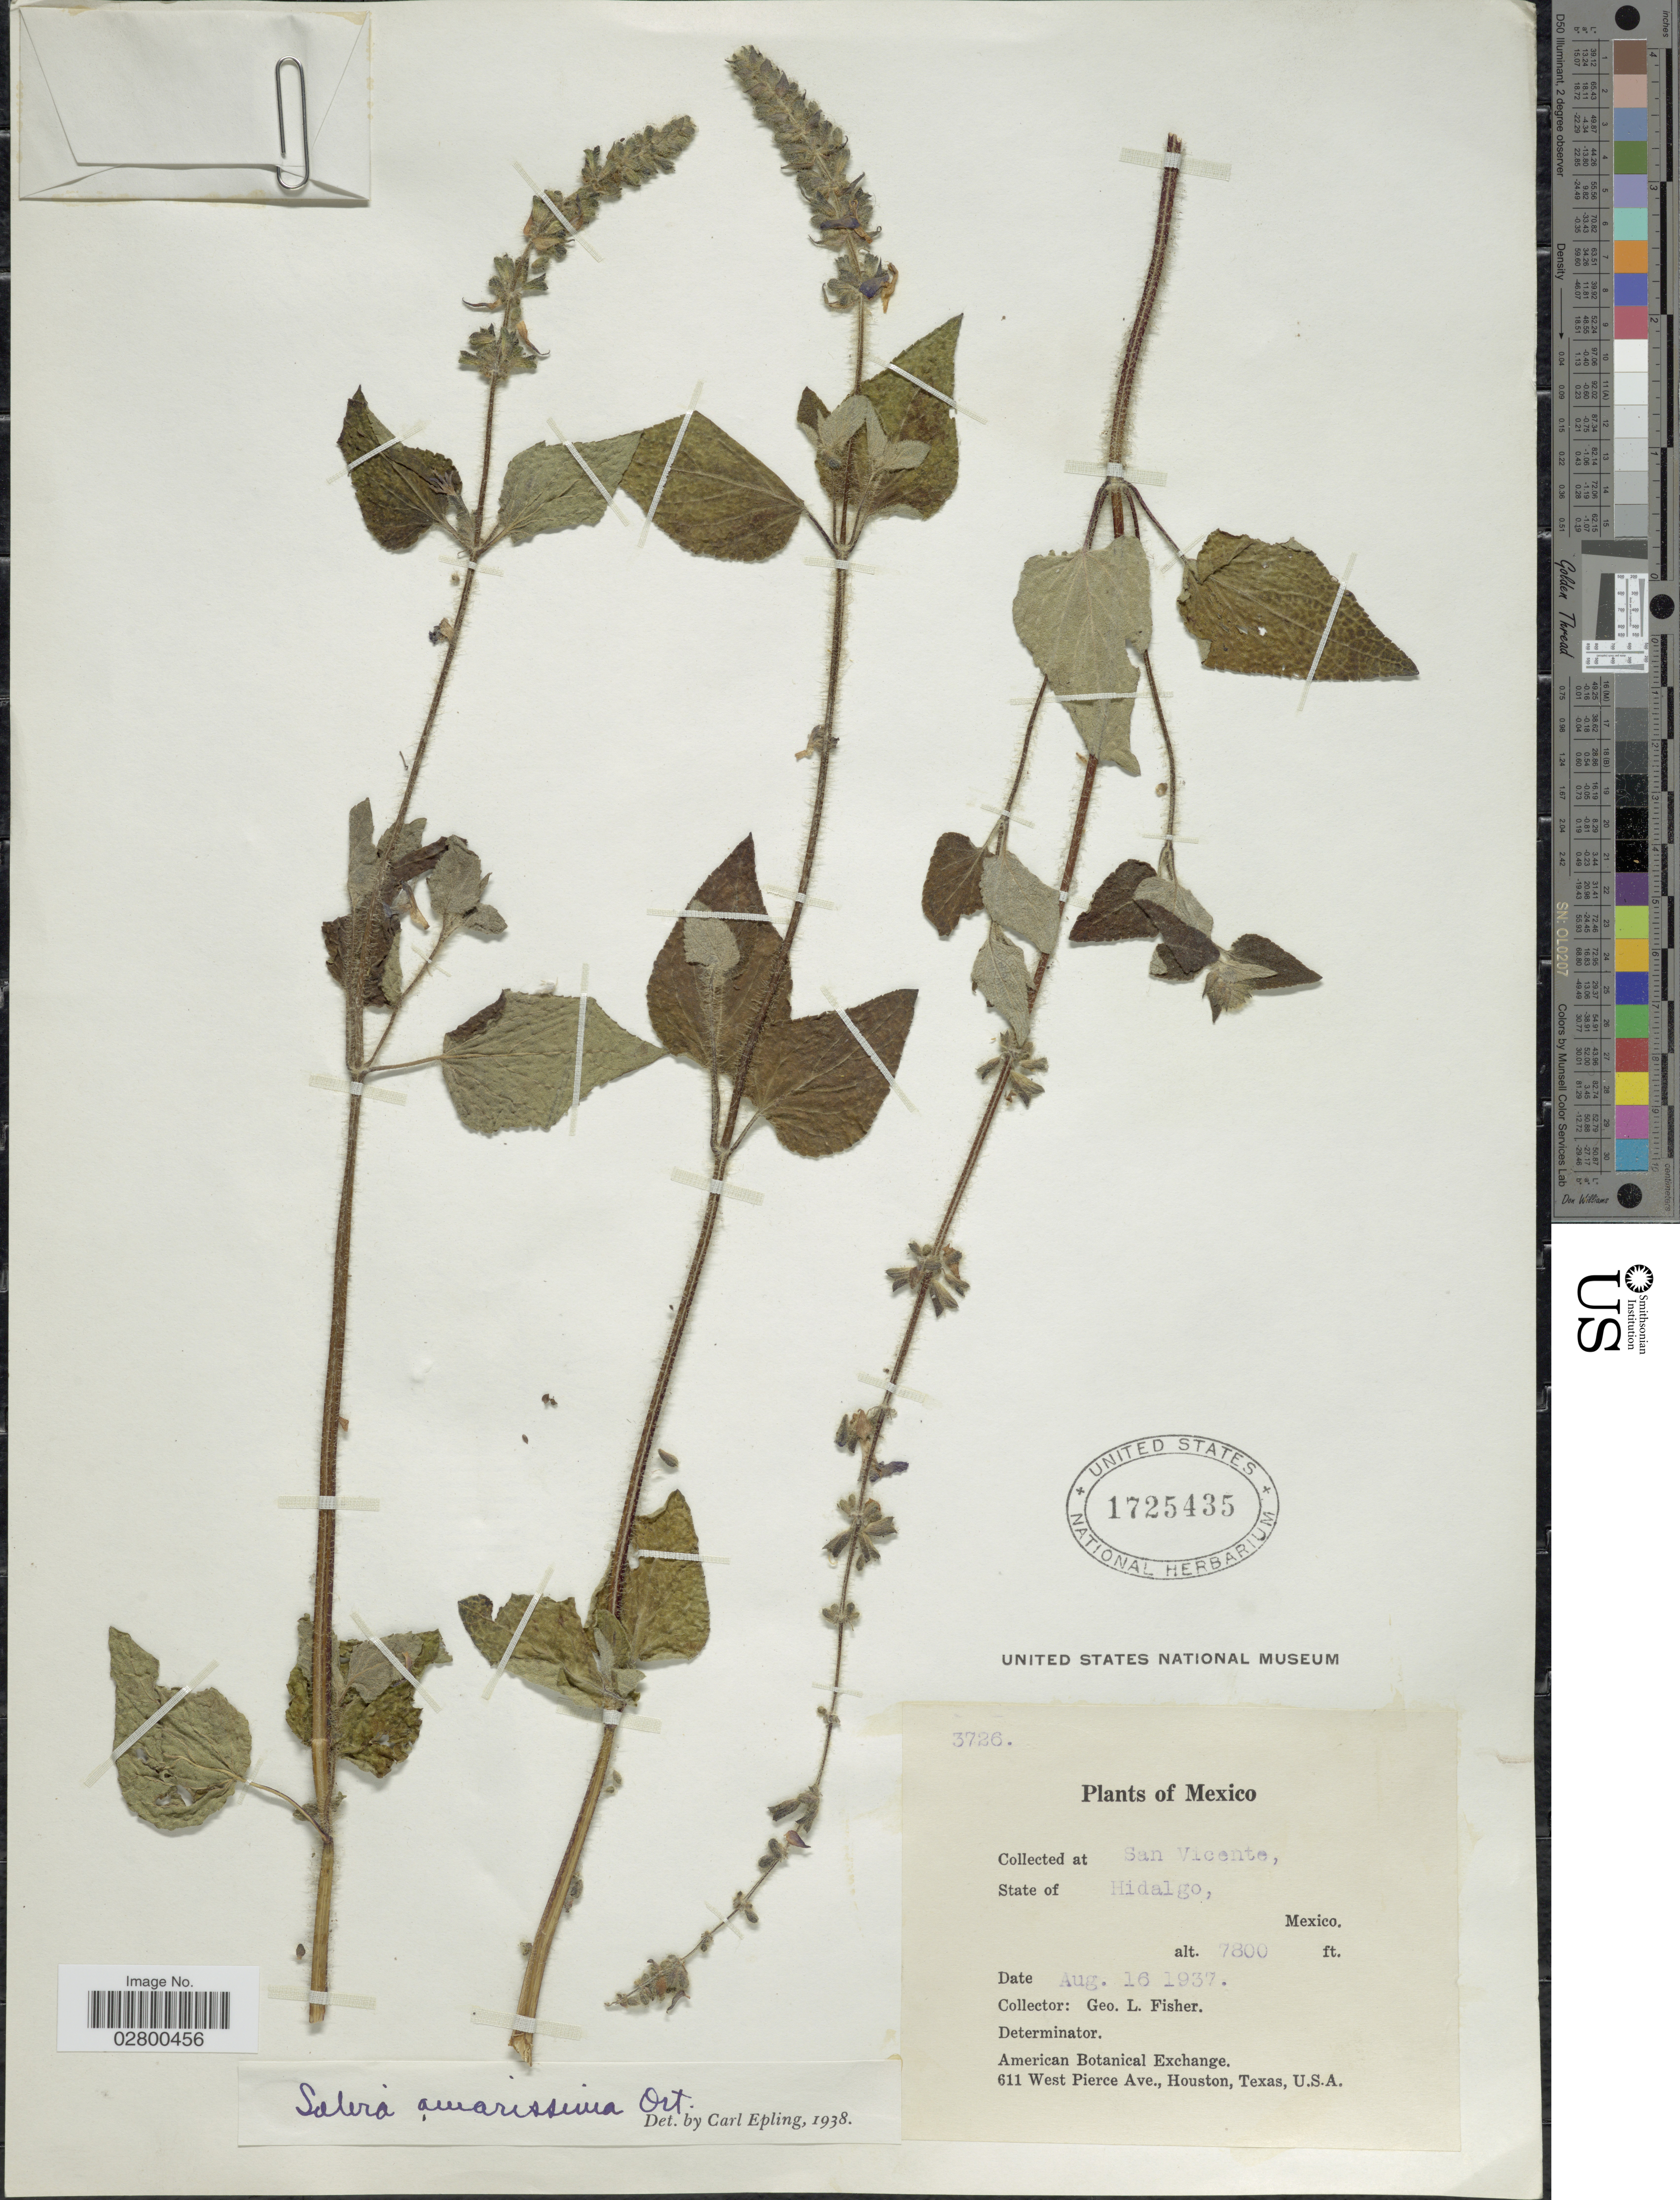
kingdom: Plantae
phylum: Tracheophyta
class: Magnoliopsida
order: Lamiales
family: Lamiaceae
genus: Salvia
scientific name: Salvia amarissima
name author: Orteg.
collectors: G. L. Fisher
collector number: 3726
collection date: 1937-08-16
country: Mexico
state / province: Hidalgo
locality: San Vicente.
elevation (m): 2377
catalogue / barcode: US 1725435